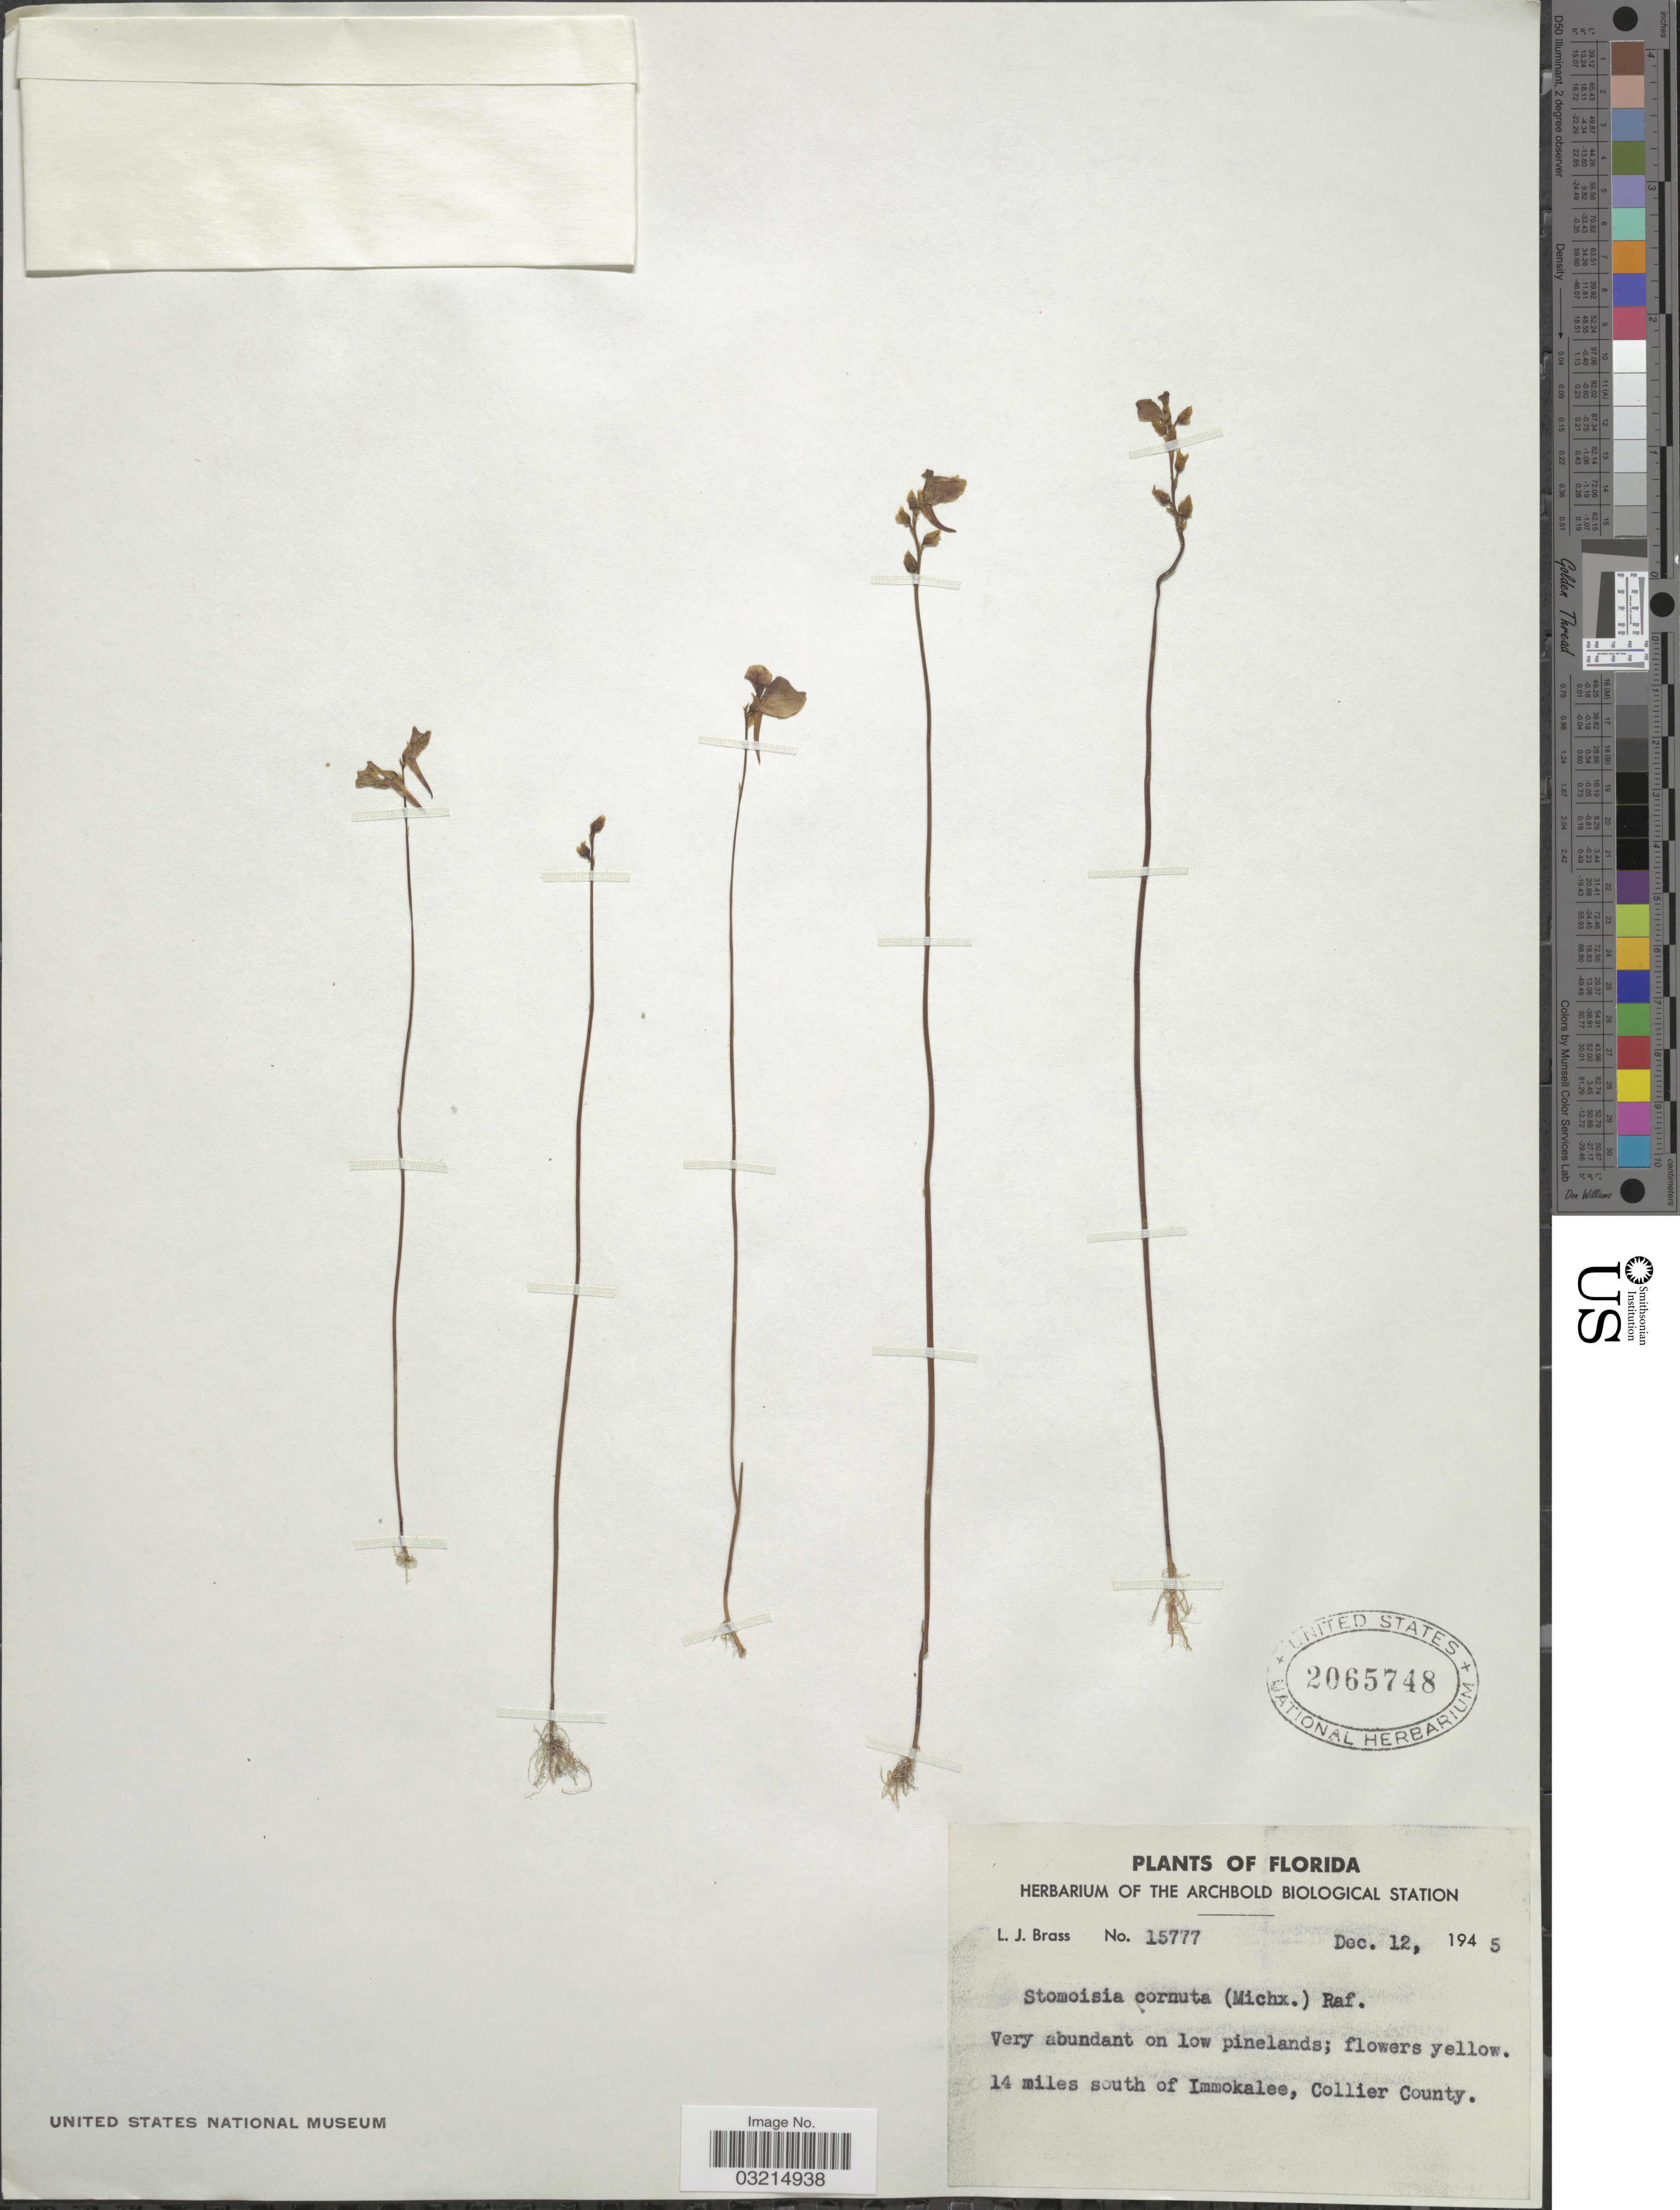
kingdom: Plantae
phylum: Tracheophyta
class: Magnoliopsida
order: Lamiales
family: Lentibulariaceae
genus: Utricularia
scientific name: Utricularia cornuta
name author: Michx.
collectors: L. J. Brass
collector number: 15777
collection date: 1945-12-12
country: United States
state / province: Florida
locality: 14 miles south of Immokalee, Collier County,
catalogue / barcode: US 2065748